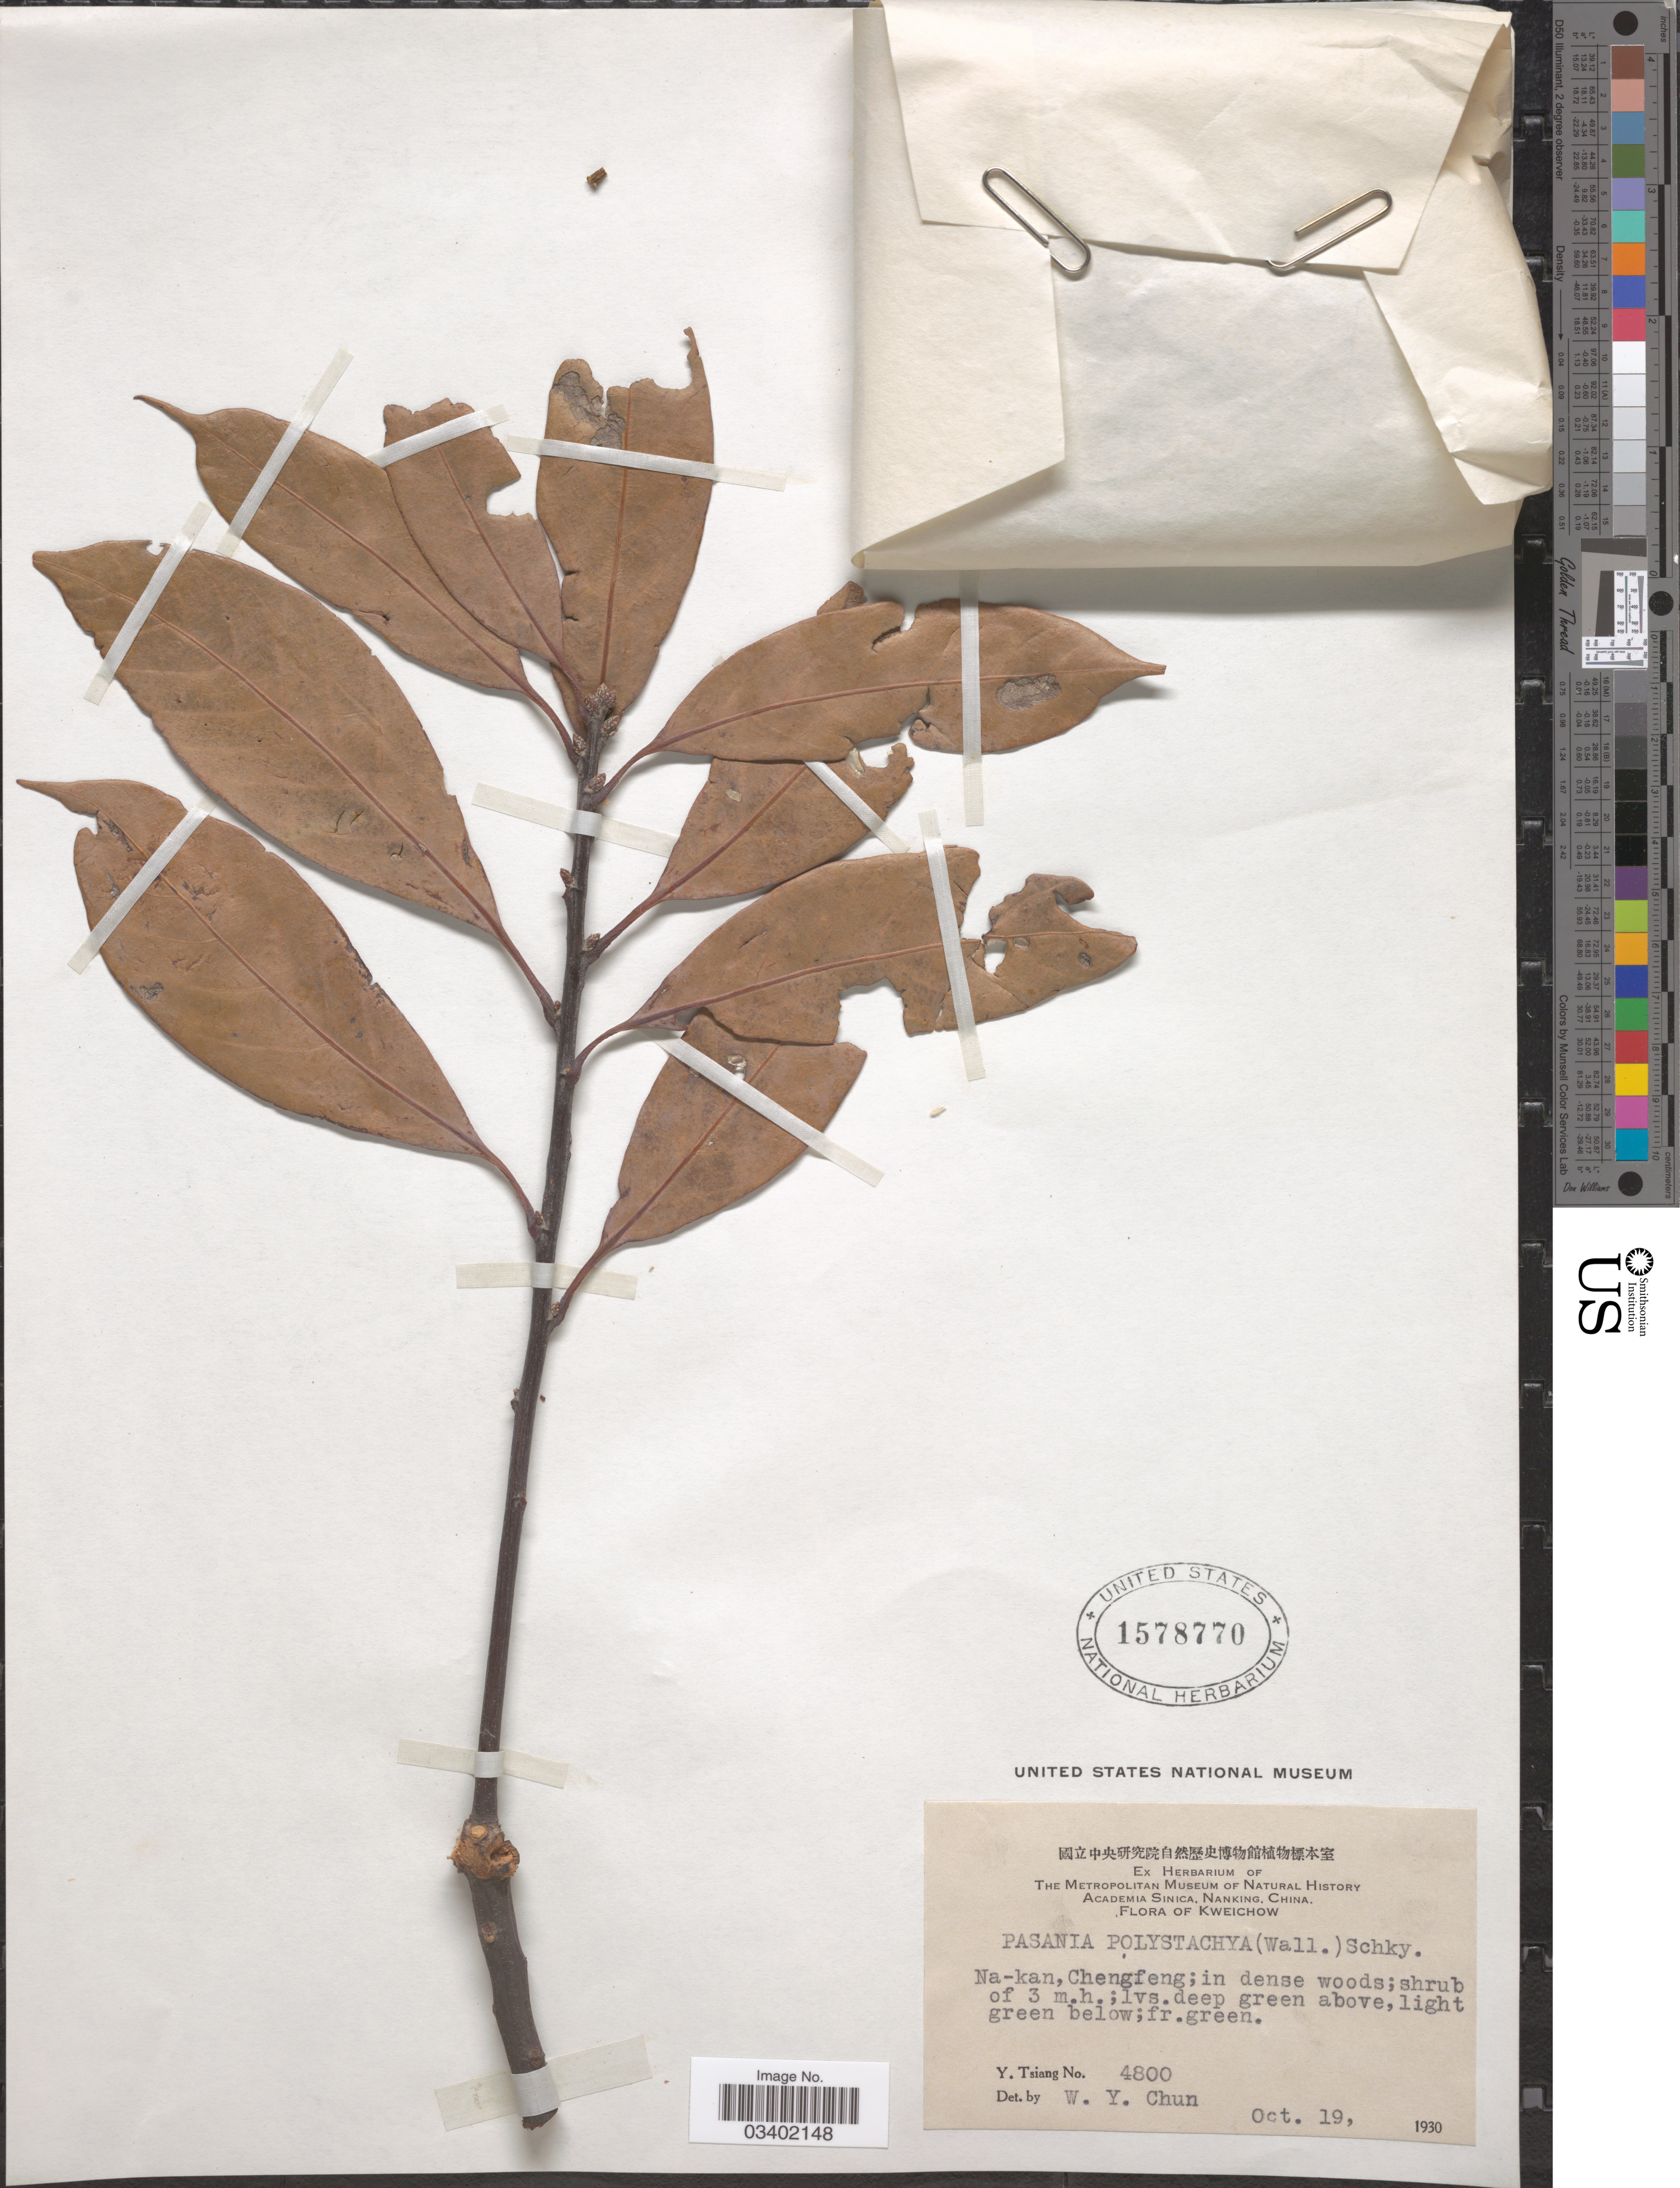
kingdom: Plantae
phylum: Tracheophyta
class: Magnoliopsida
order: Fagales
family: Fagaceae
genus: Lithocarpus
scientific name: Lithocarpus polystachyus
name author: (Wall. ex A. DC.) Rehder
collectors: Y. Tsiang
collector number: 4800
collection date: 1930-10-19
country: China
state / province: Guizhou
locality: Kweichow. Na-kan, Chengfeng.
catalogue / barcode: US 1578770